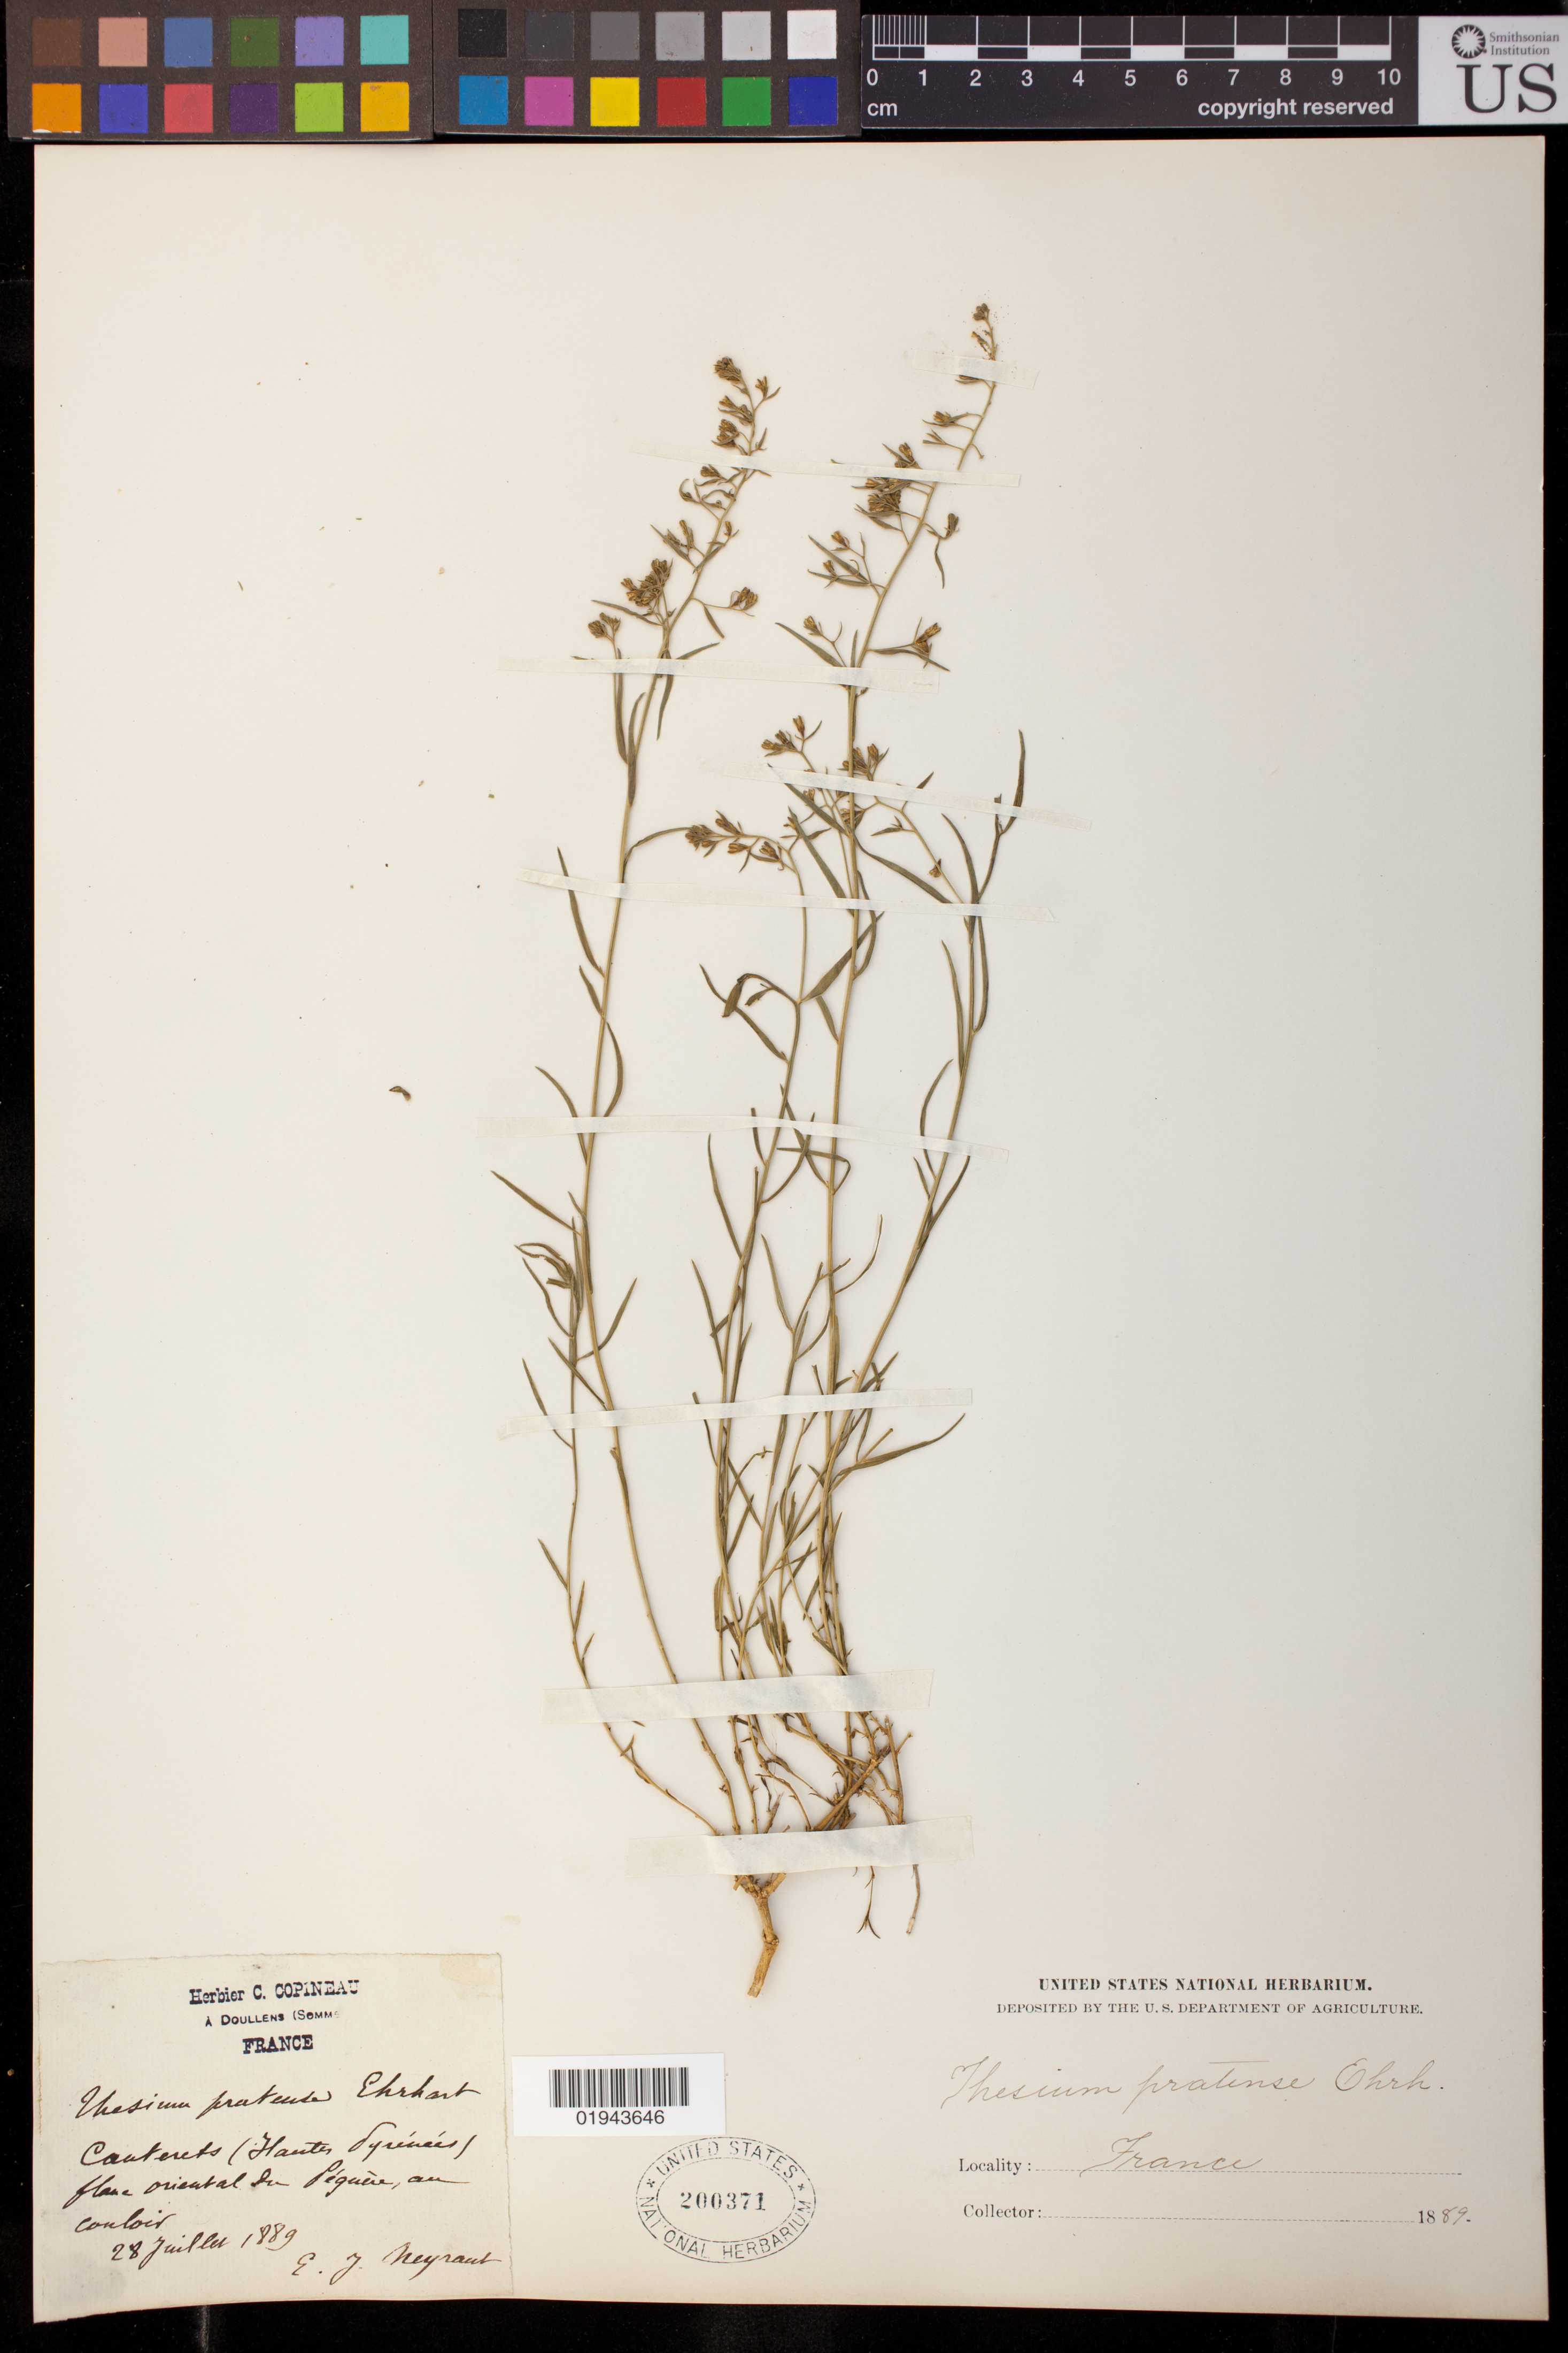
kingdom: Plantae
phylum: Tracheophyta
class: Magnoliopsida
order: Santalales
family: Thesiaceae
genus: Thesium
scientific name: Thesium pratense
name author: Ehrh. ex Schrad.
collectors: E. Neyraut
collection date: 1889-07-28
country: France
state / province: Occitanie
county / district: Hautes-Pyrénées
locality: Cauterets (Hautes Pyrenees) flane oriental du Peguere, an couloir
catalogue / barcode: US 200371